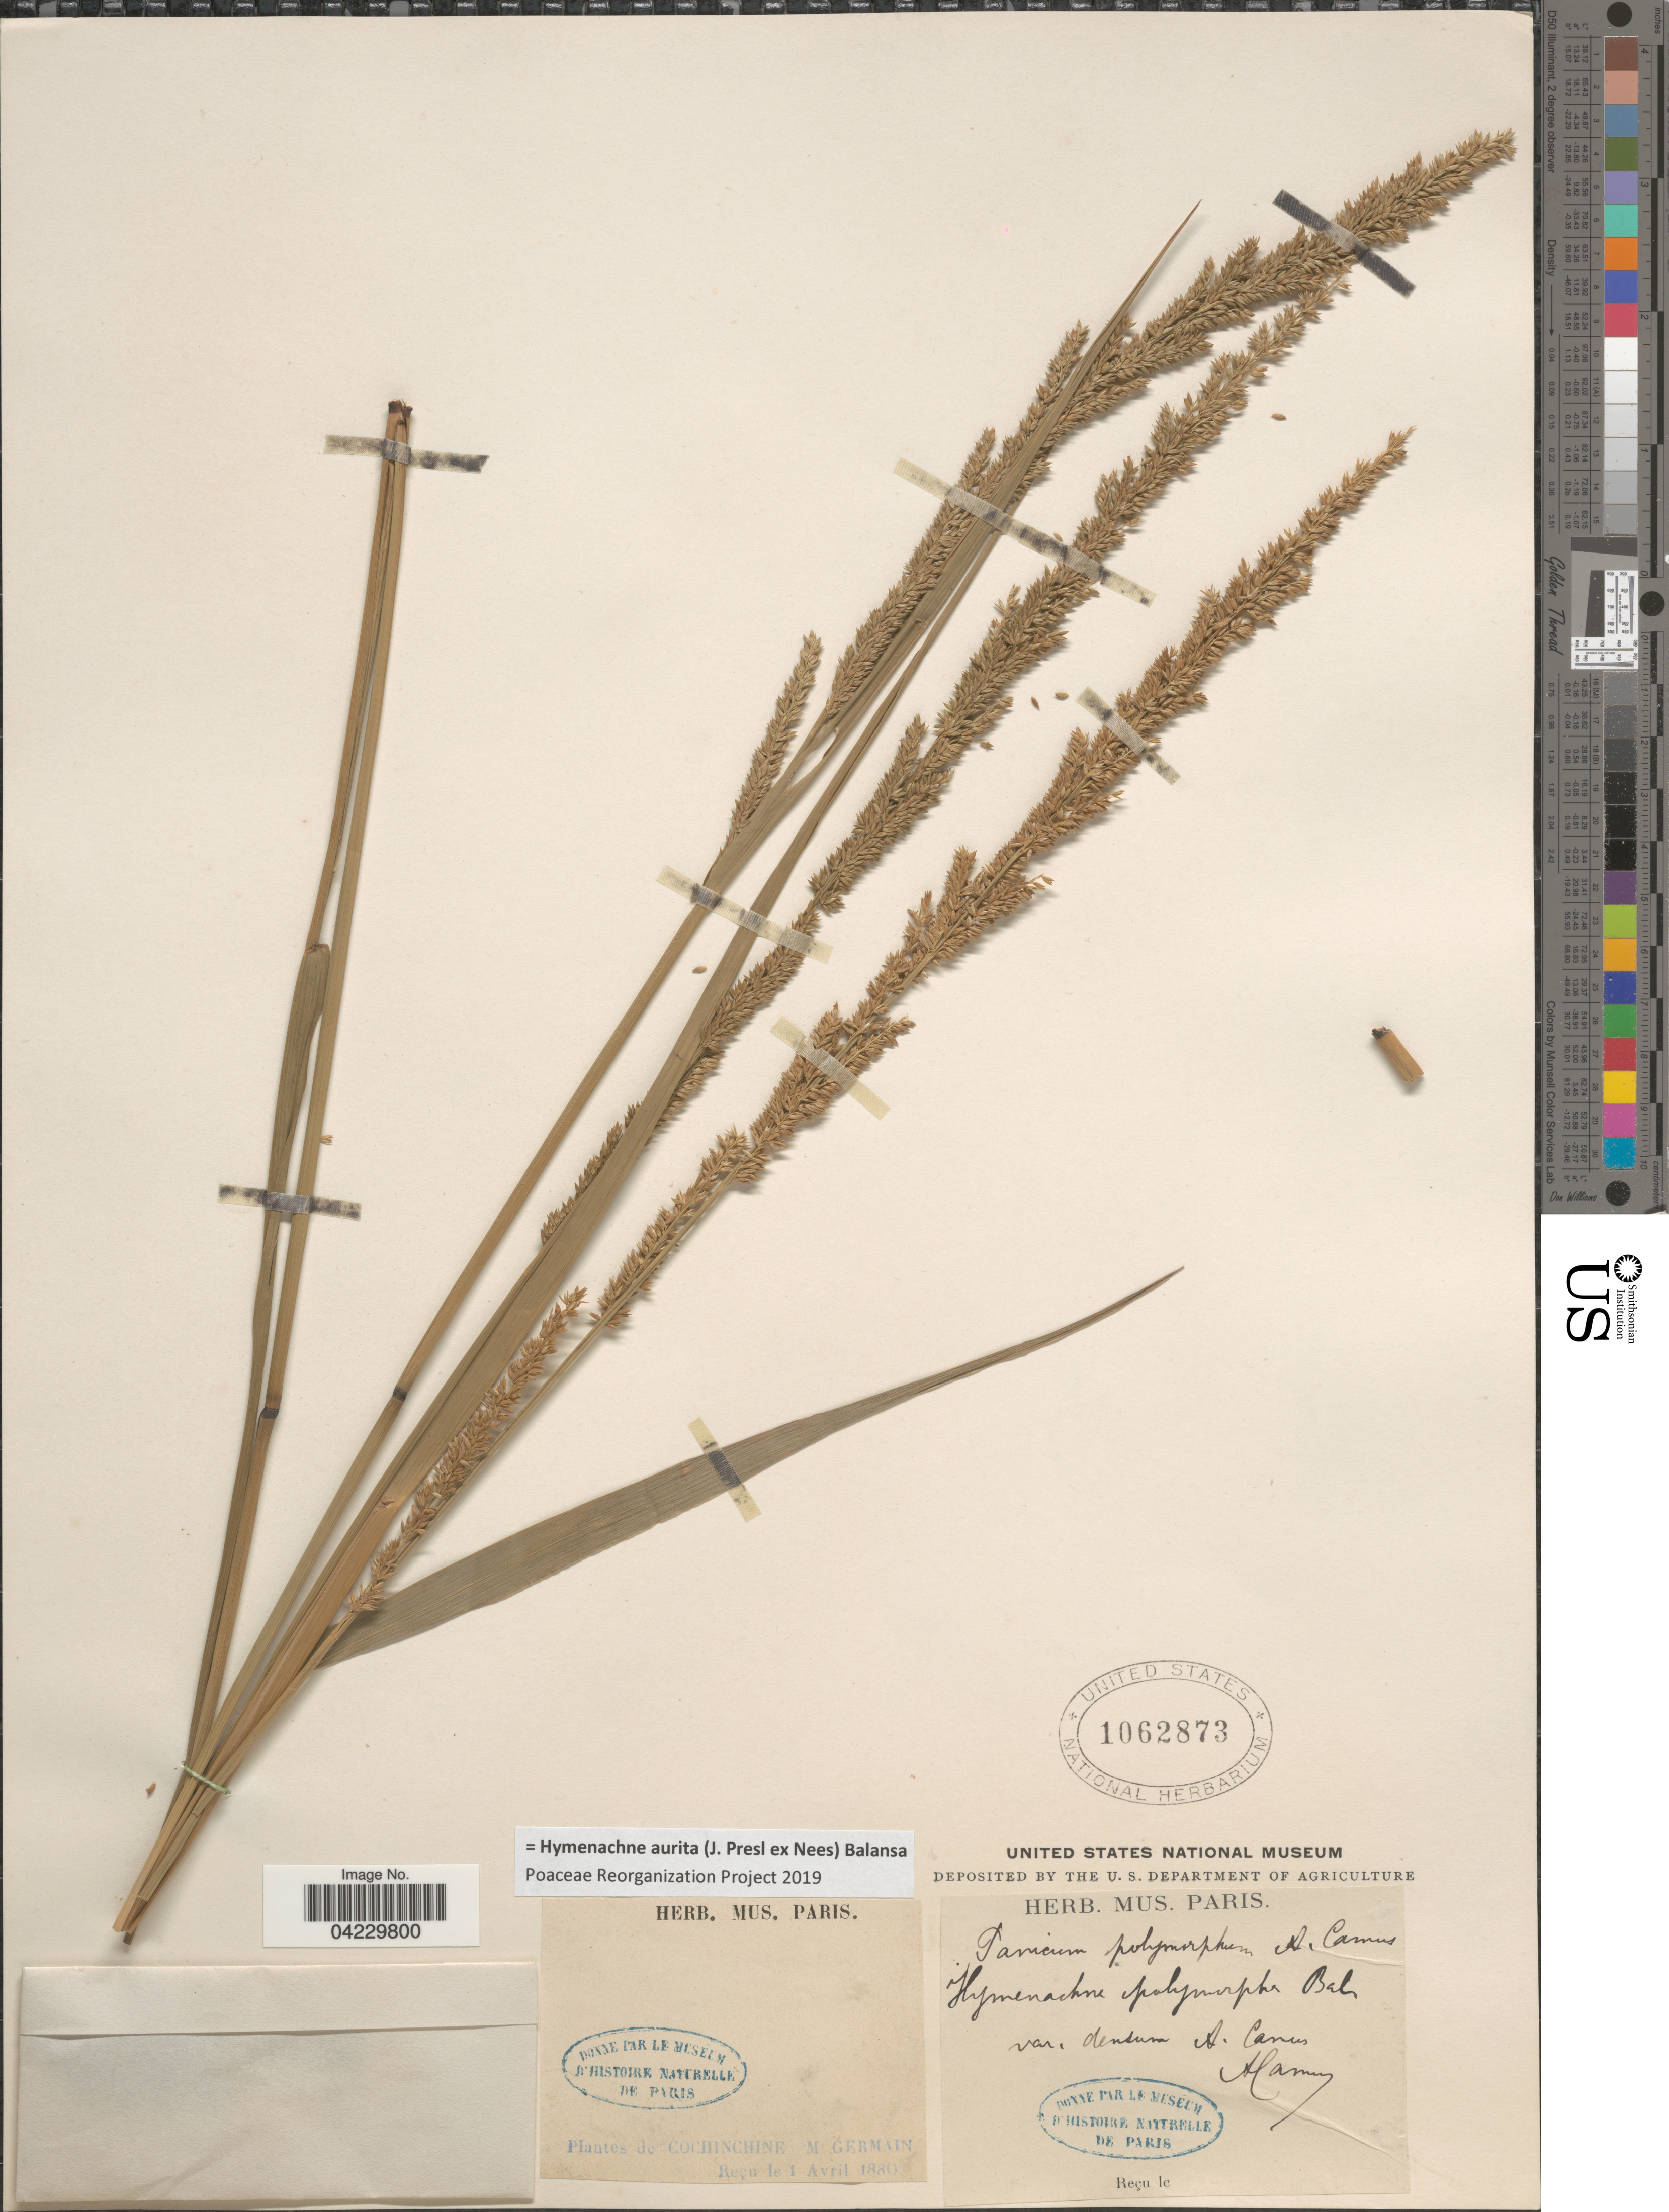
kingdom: Plantae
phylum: Tracheophyta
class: Liliopsida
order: Poales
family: Poaceae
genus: Hymenachne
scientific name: Hymenachne aurita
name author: (J. Presl ex Nees) Balansa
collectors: M. Germain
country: Vietnam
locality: Cochinchine.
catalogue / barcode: US 1062873